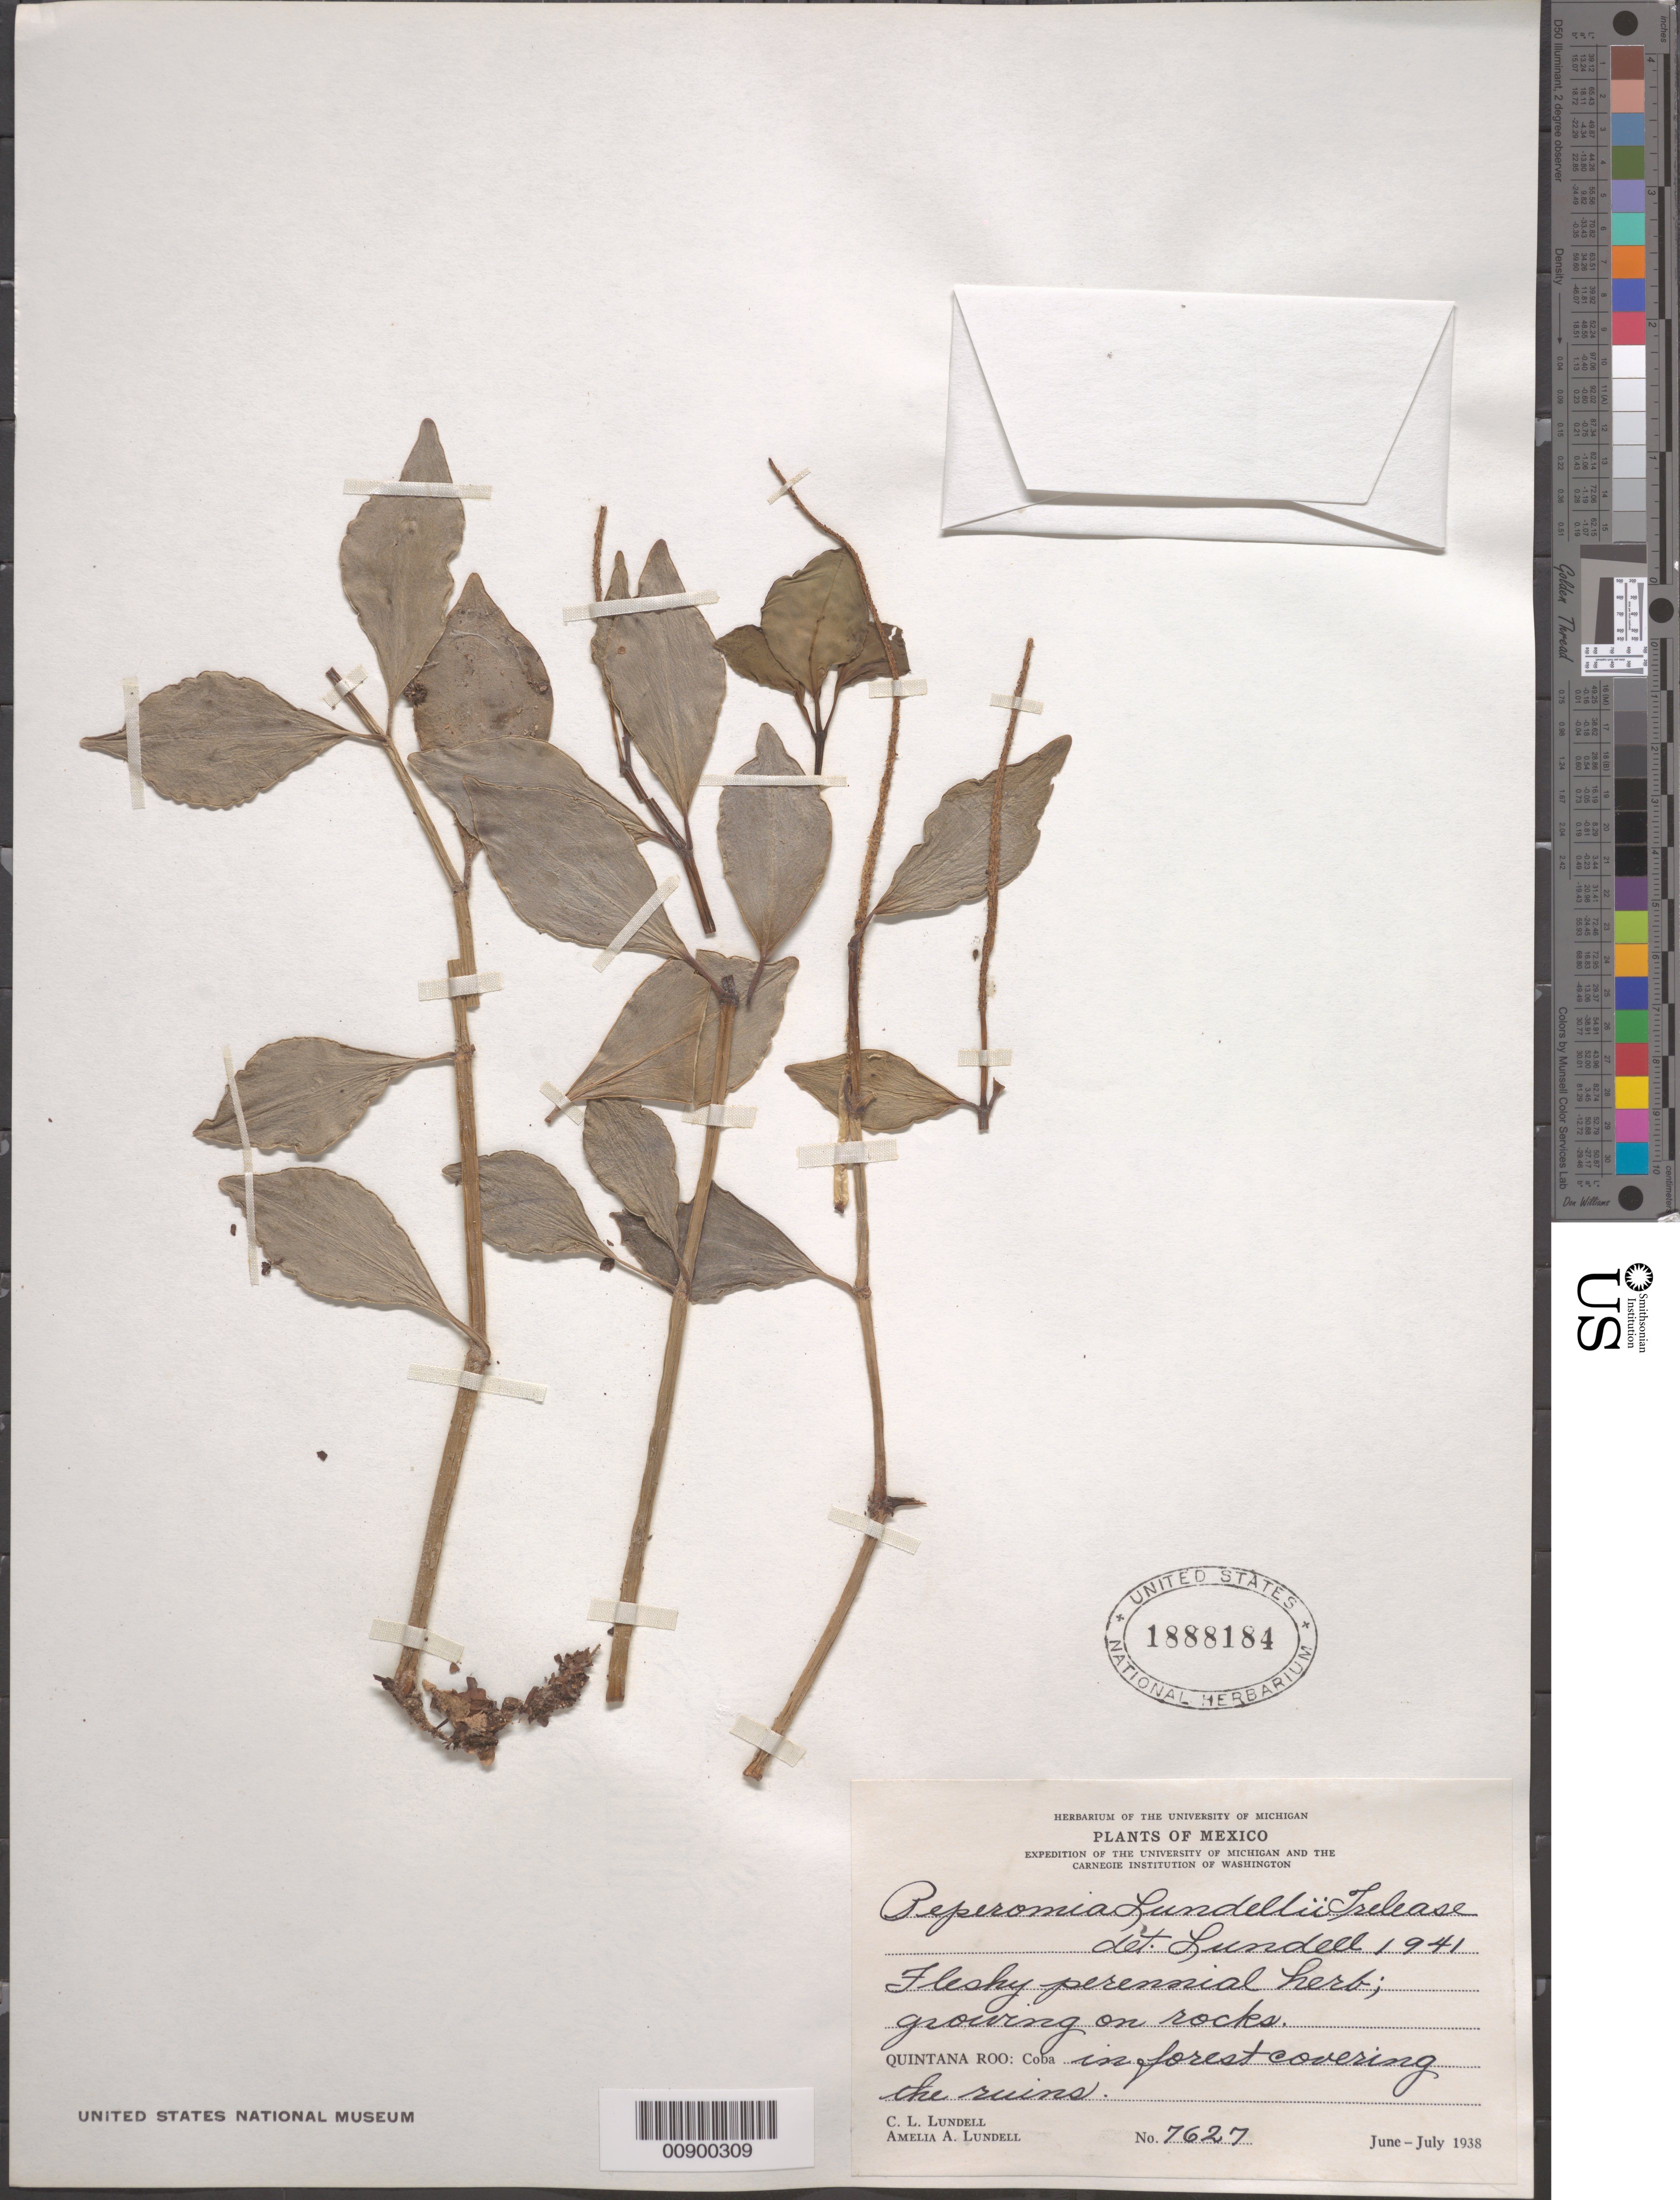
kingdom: Plantae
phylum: Tracheophyta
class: Magnoliopsida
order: Piperales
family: Piperaceae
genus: Peperomia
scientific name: Peperomia angustata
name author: Kunth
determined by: Jiménez, José Estaban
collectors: C. L. Lundell & A. A. Lundell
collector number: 7627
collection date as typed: Jun 1938 to -- Jul 1938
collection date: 1938-06/1938-07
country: Mexico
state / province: Quintana Roo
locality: Quintana Roo: Coba, in forest covering the ruins.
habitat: Growing on rocks.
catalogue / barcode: US 1888184